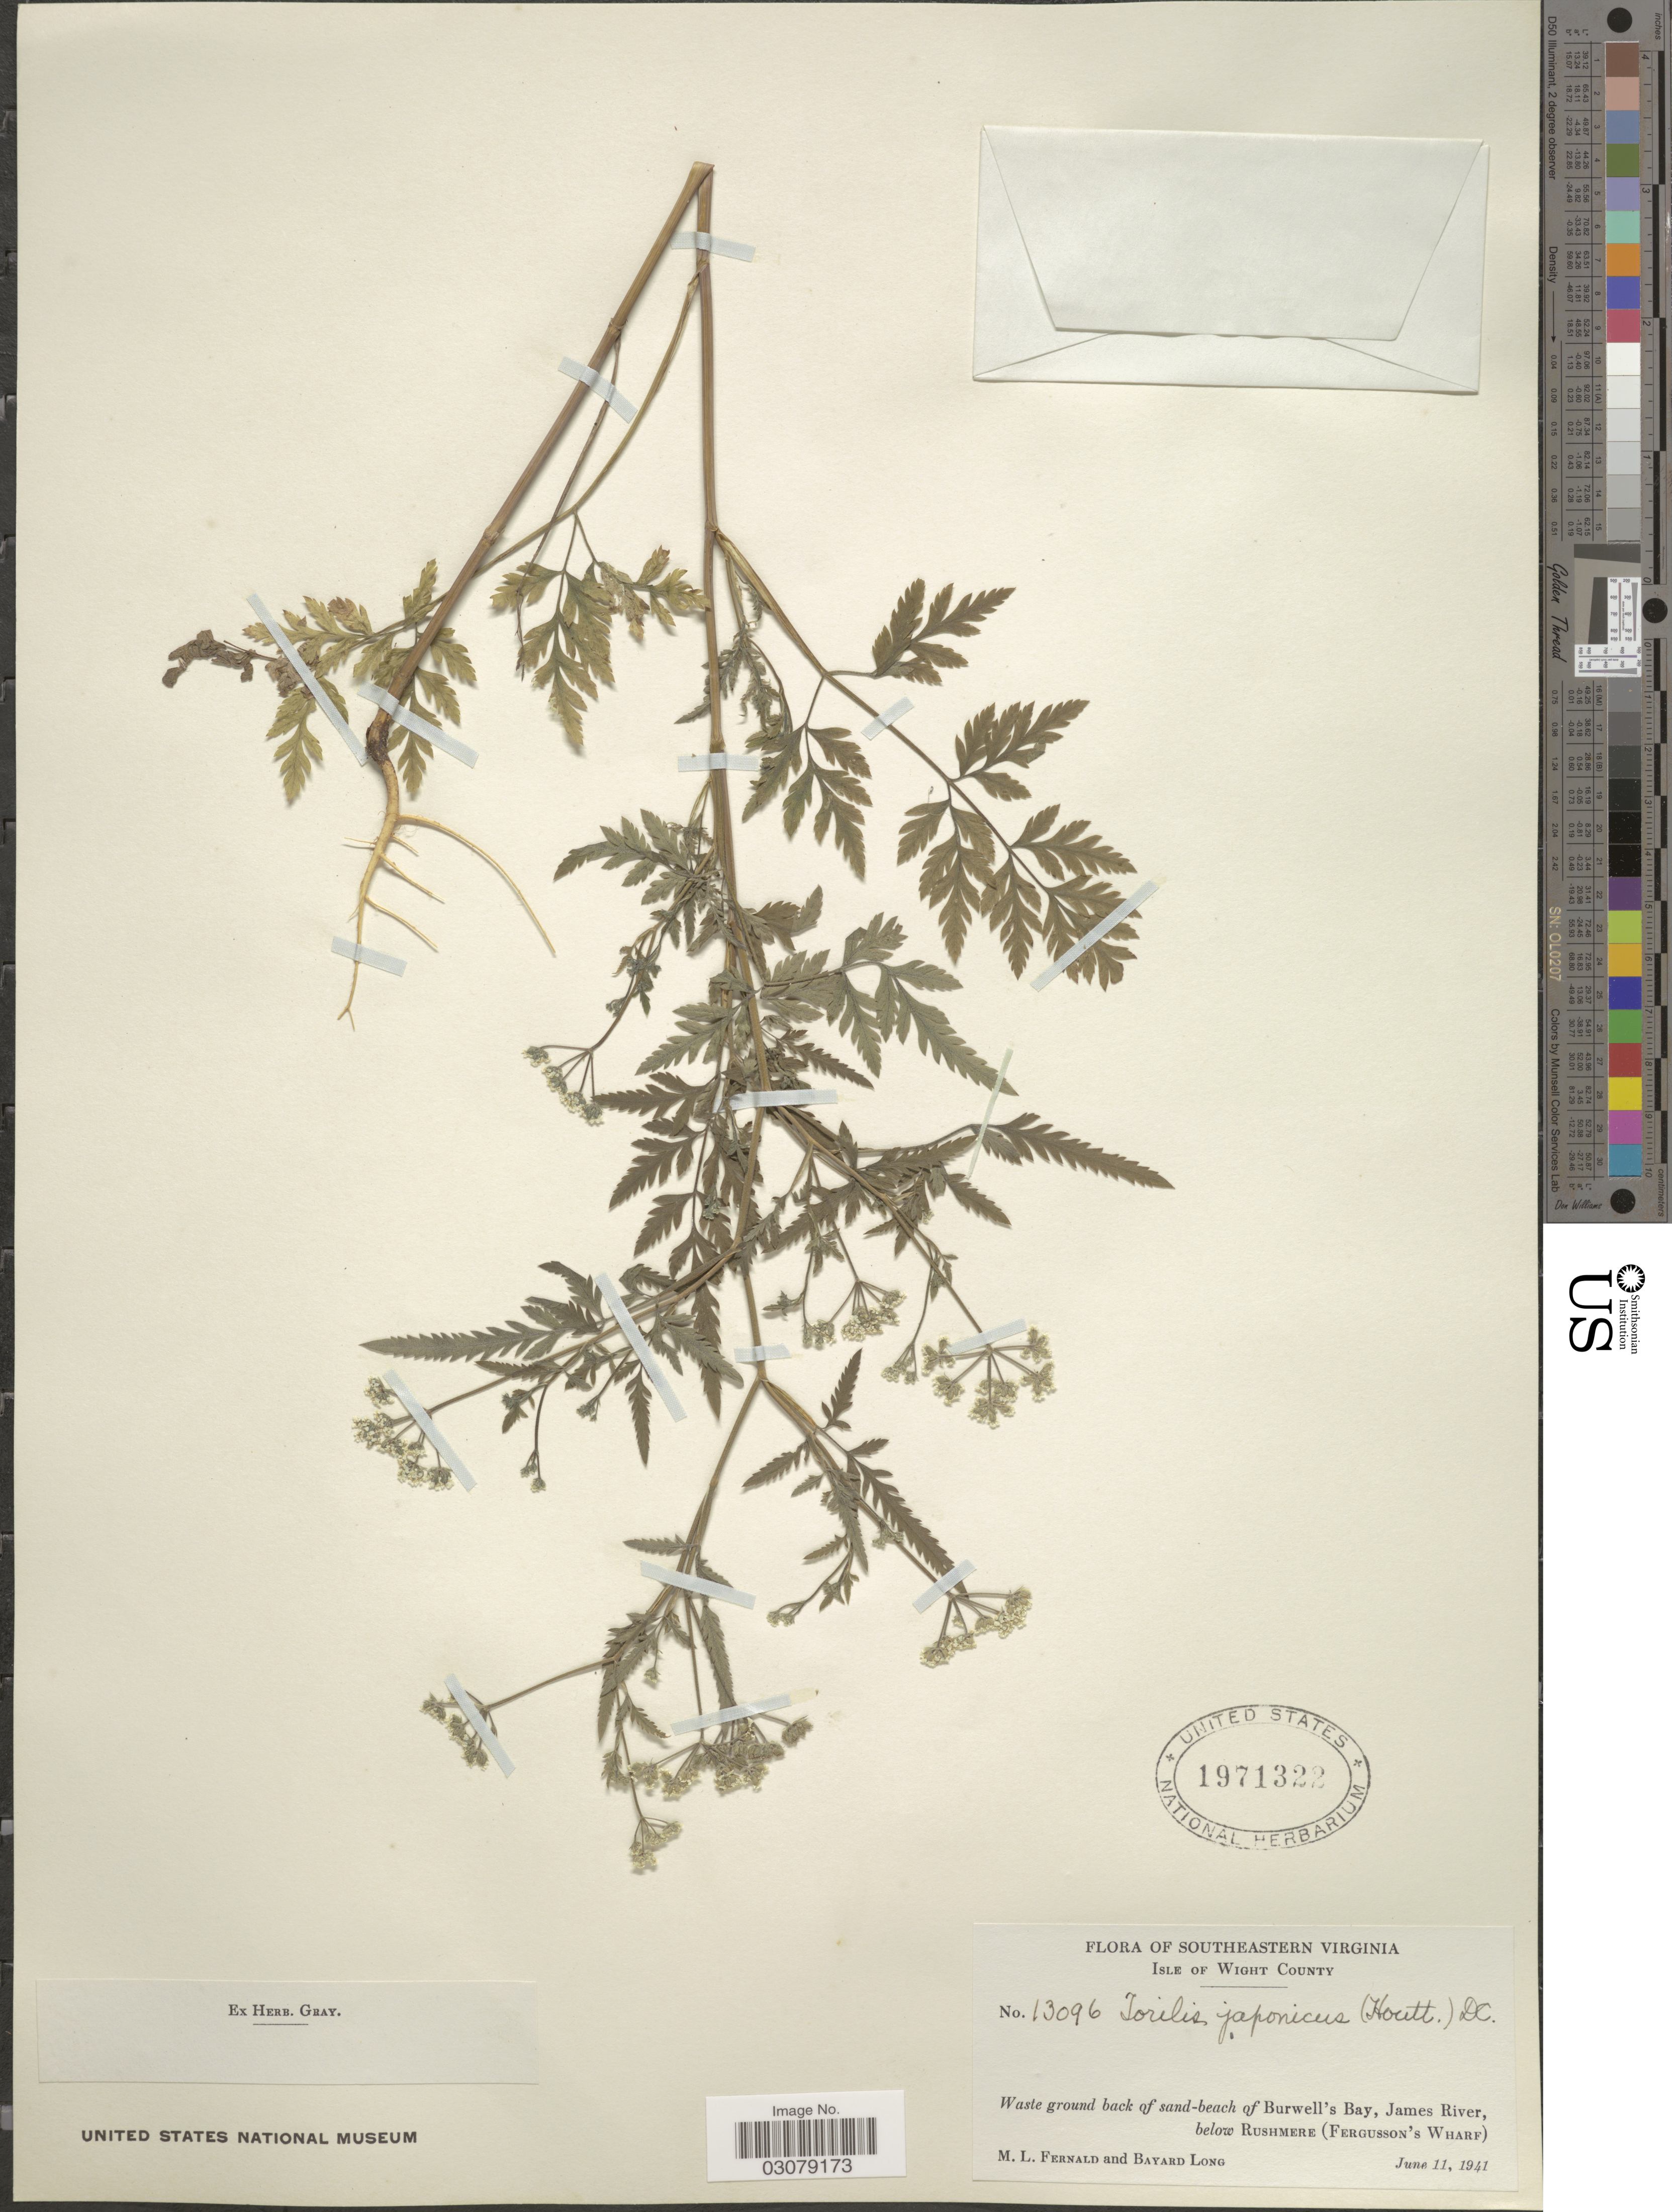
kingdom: Plantae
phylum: Tracheophyta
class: Magnoliopsida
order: Apiales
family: Apiaceae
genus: Torilis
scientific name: Torilis japonica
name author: (Houtt.) DC.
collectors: M. L. Fernald & B. Long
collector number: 13096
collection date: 1941-06-11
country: United States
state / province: Virginia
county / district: Isle of Wight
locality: Southeastern Virginia. Isle of Wight County. Waste ground back of sand-beach of Burwell's Bay, James River, below Rushmere (Fergusson's Wharf).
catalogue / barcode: US 1971322